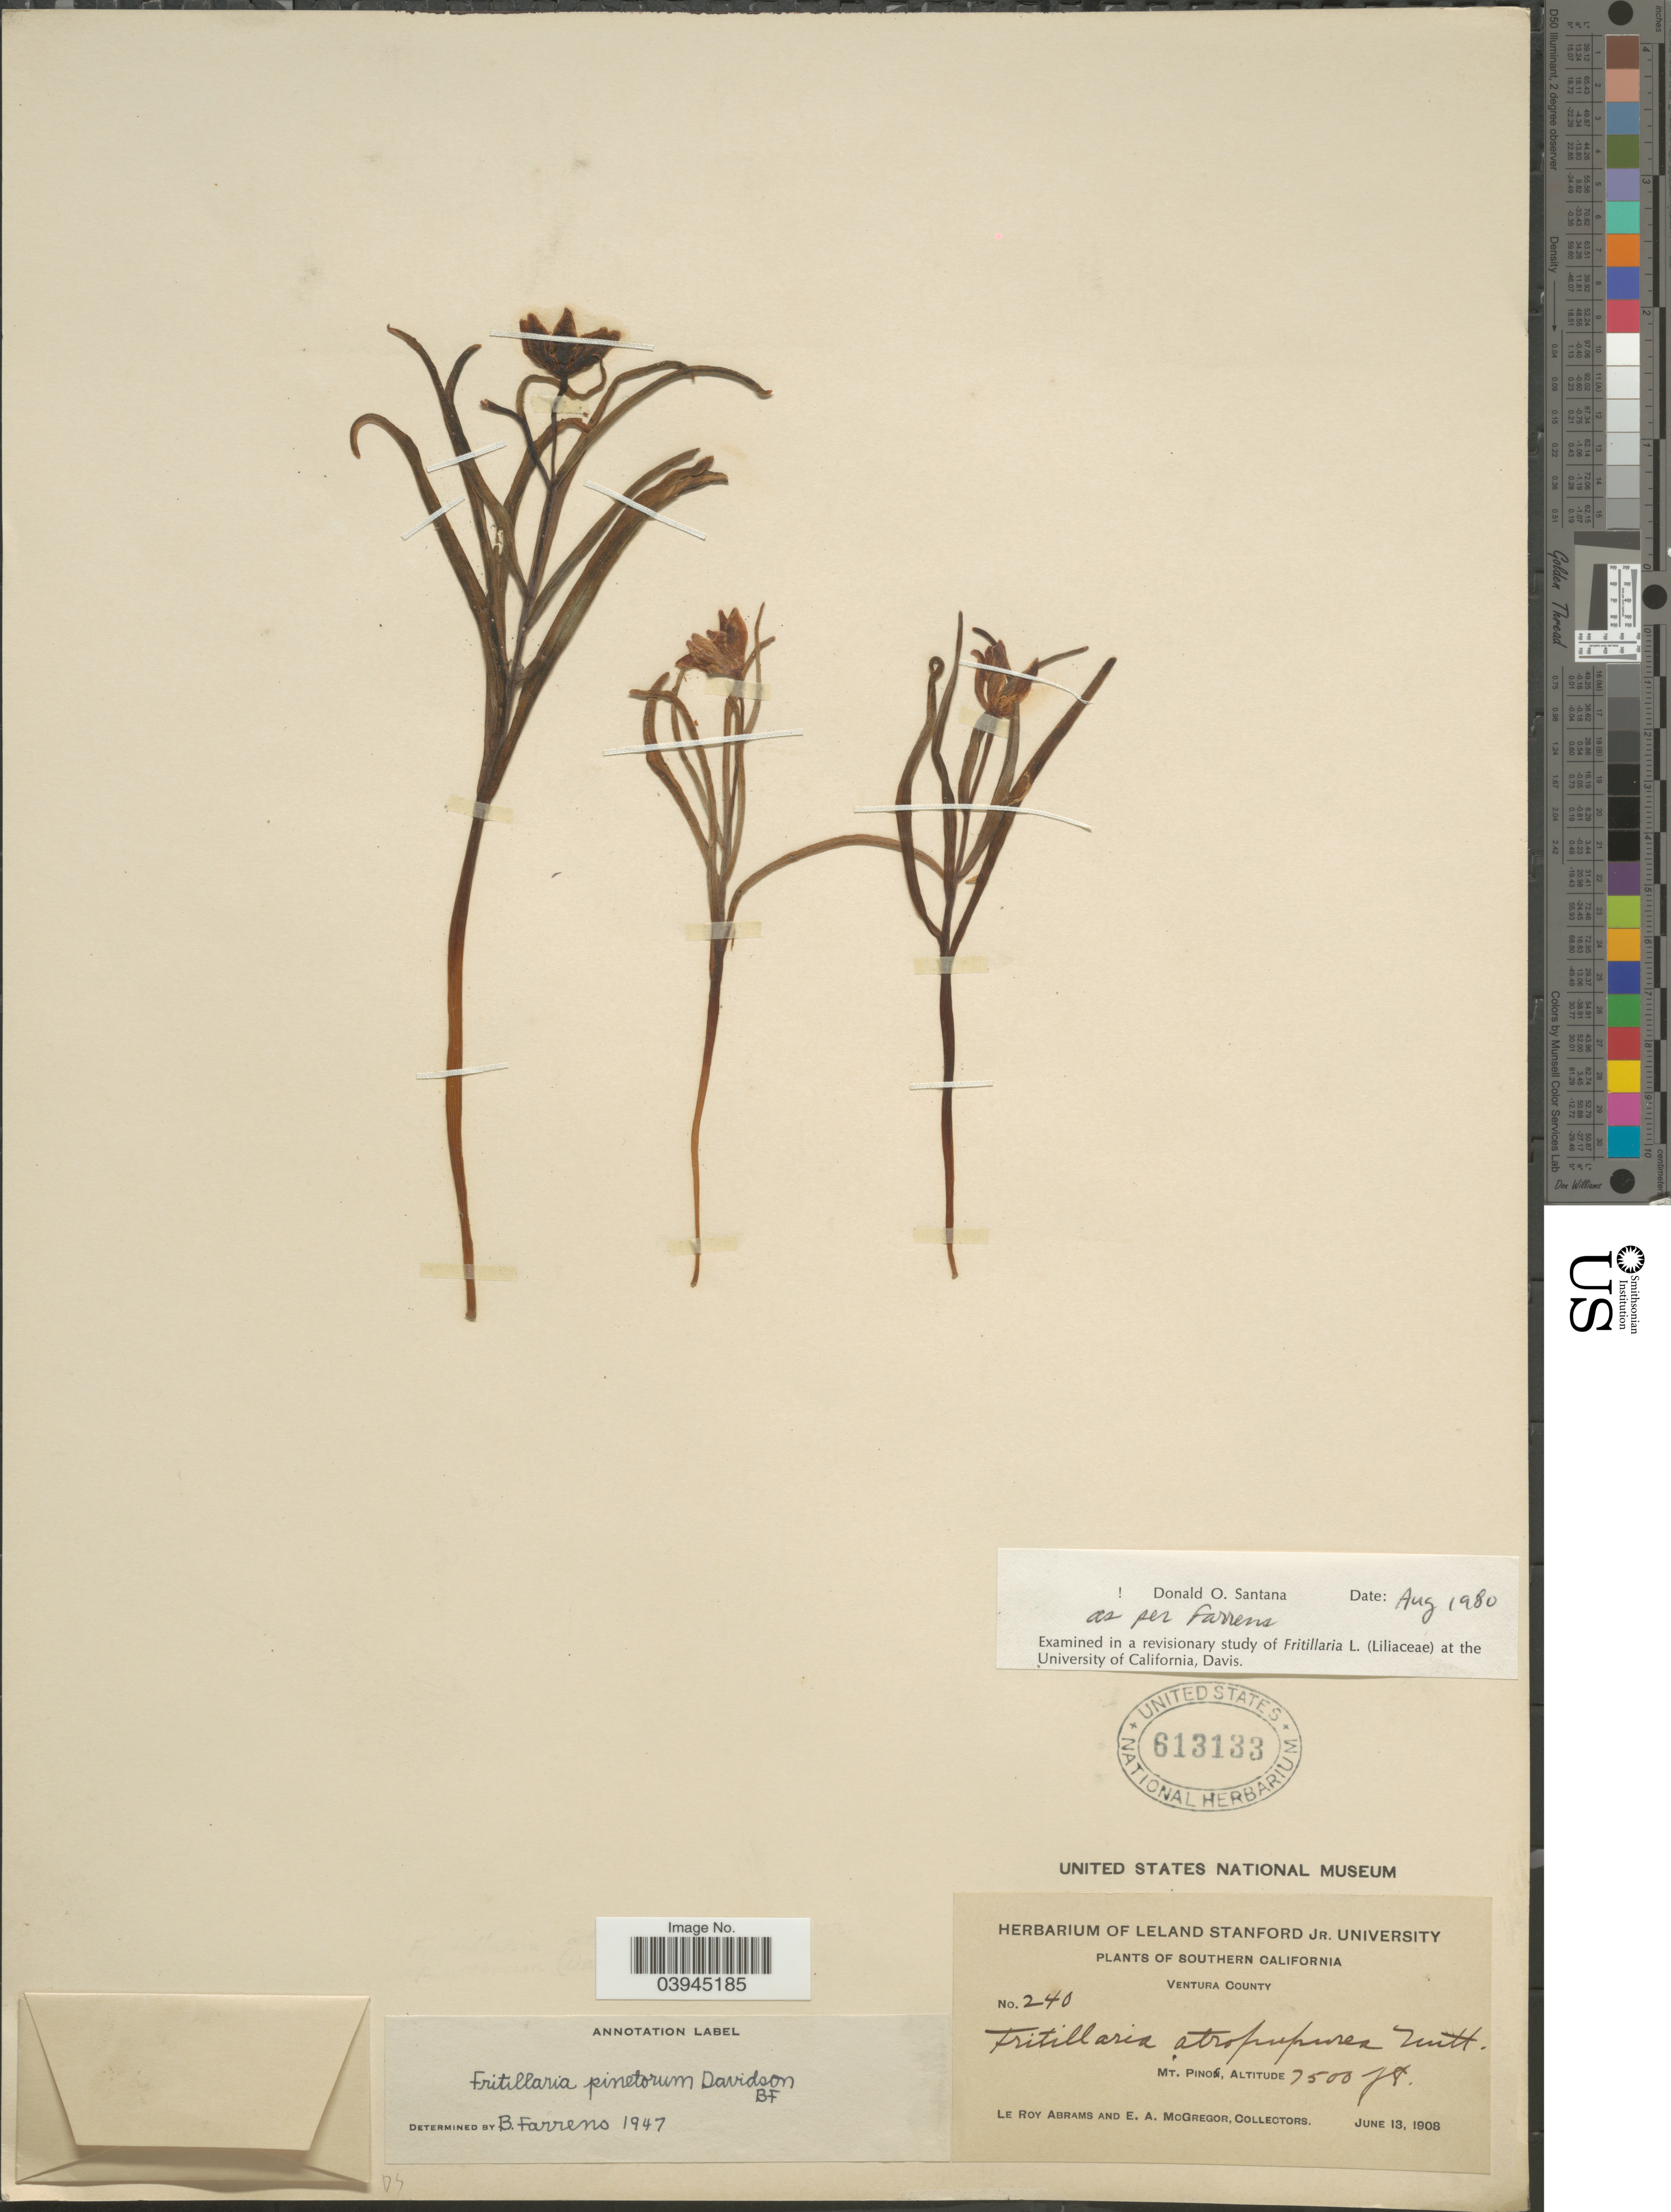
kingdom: Plantae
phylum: Tracheophyta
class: Liliopsida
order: Liliales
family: Liliaceae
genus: Fritillaria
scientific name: Fritillaria pinetorum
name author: Davidson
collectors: L. Abrams & E. A. McGregor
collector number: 240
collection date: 1908-06-13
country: United States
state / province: California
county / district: Ventura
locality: Southern California. Ventura County. Mt. Pinos.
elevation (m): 2286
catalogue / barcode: US 613133